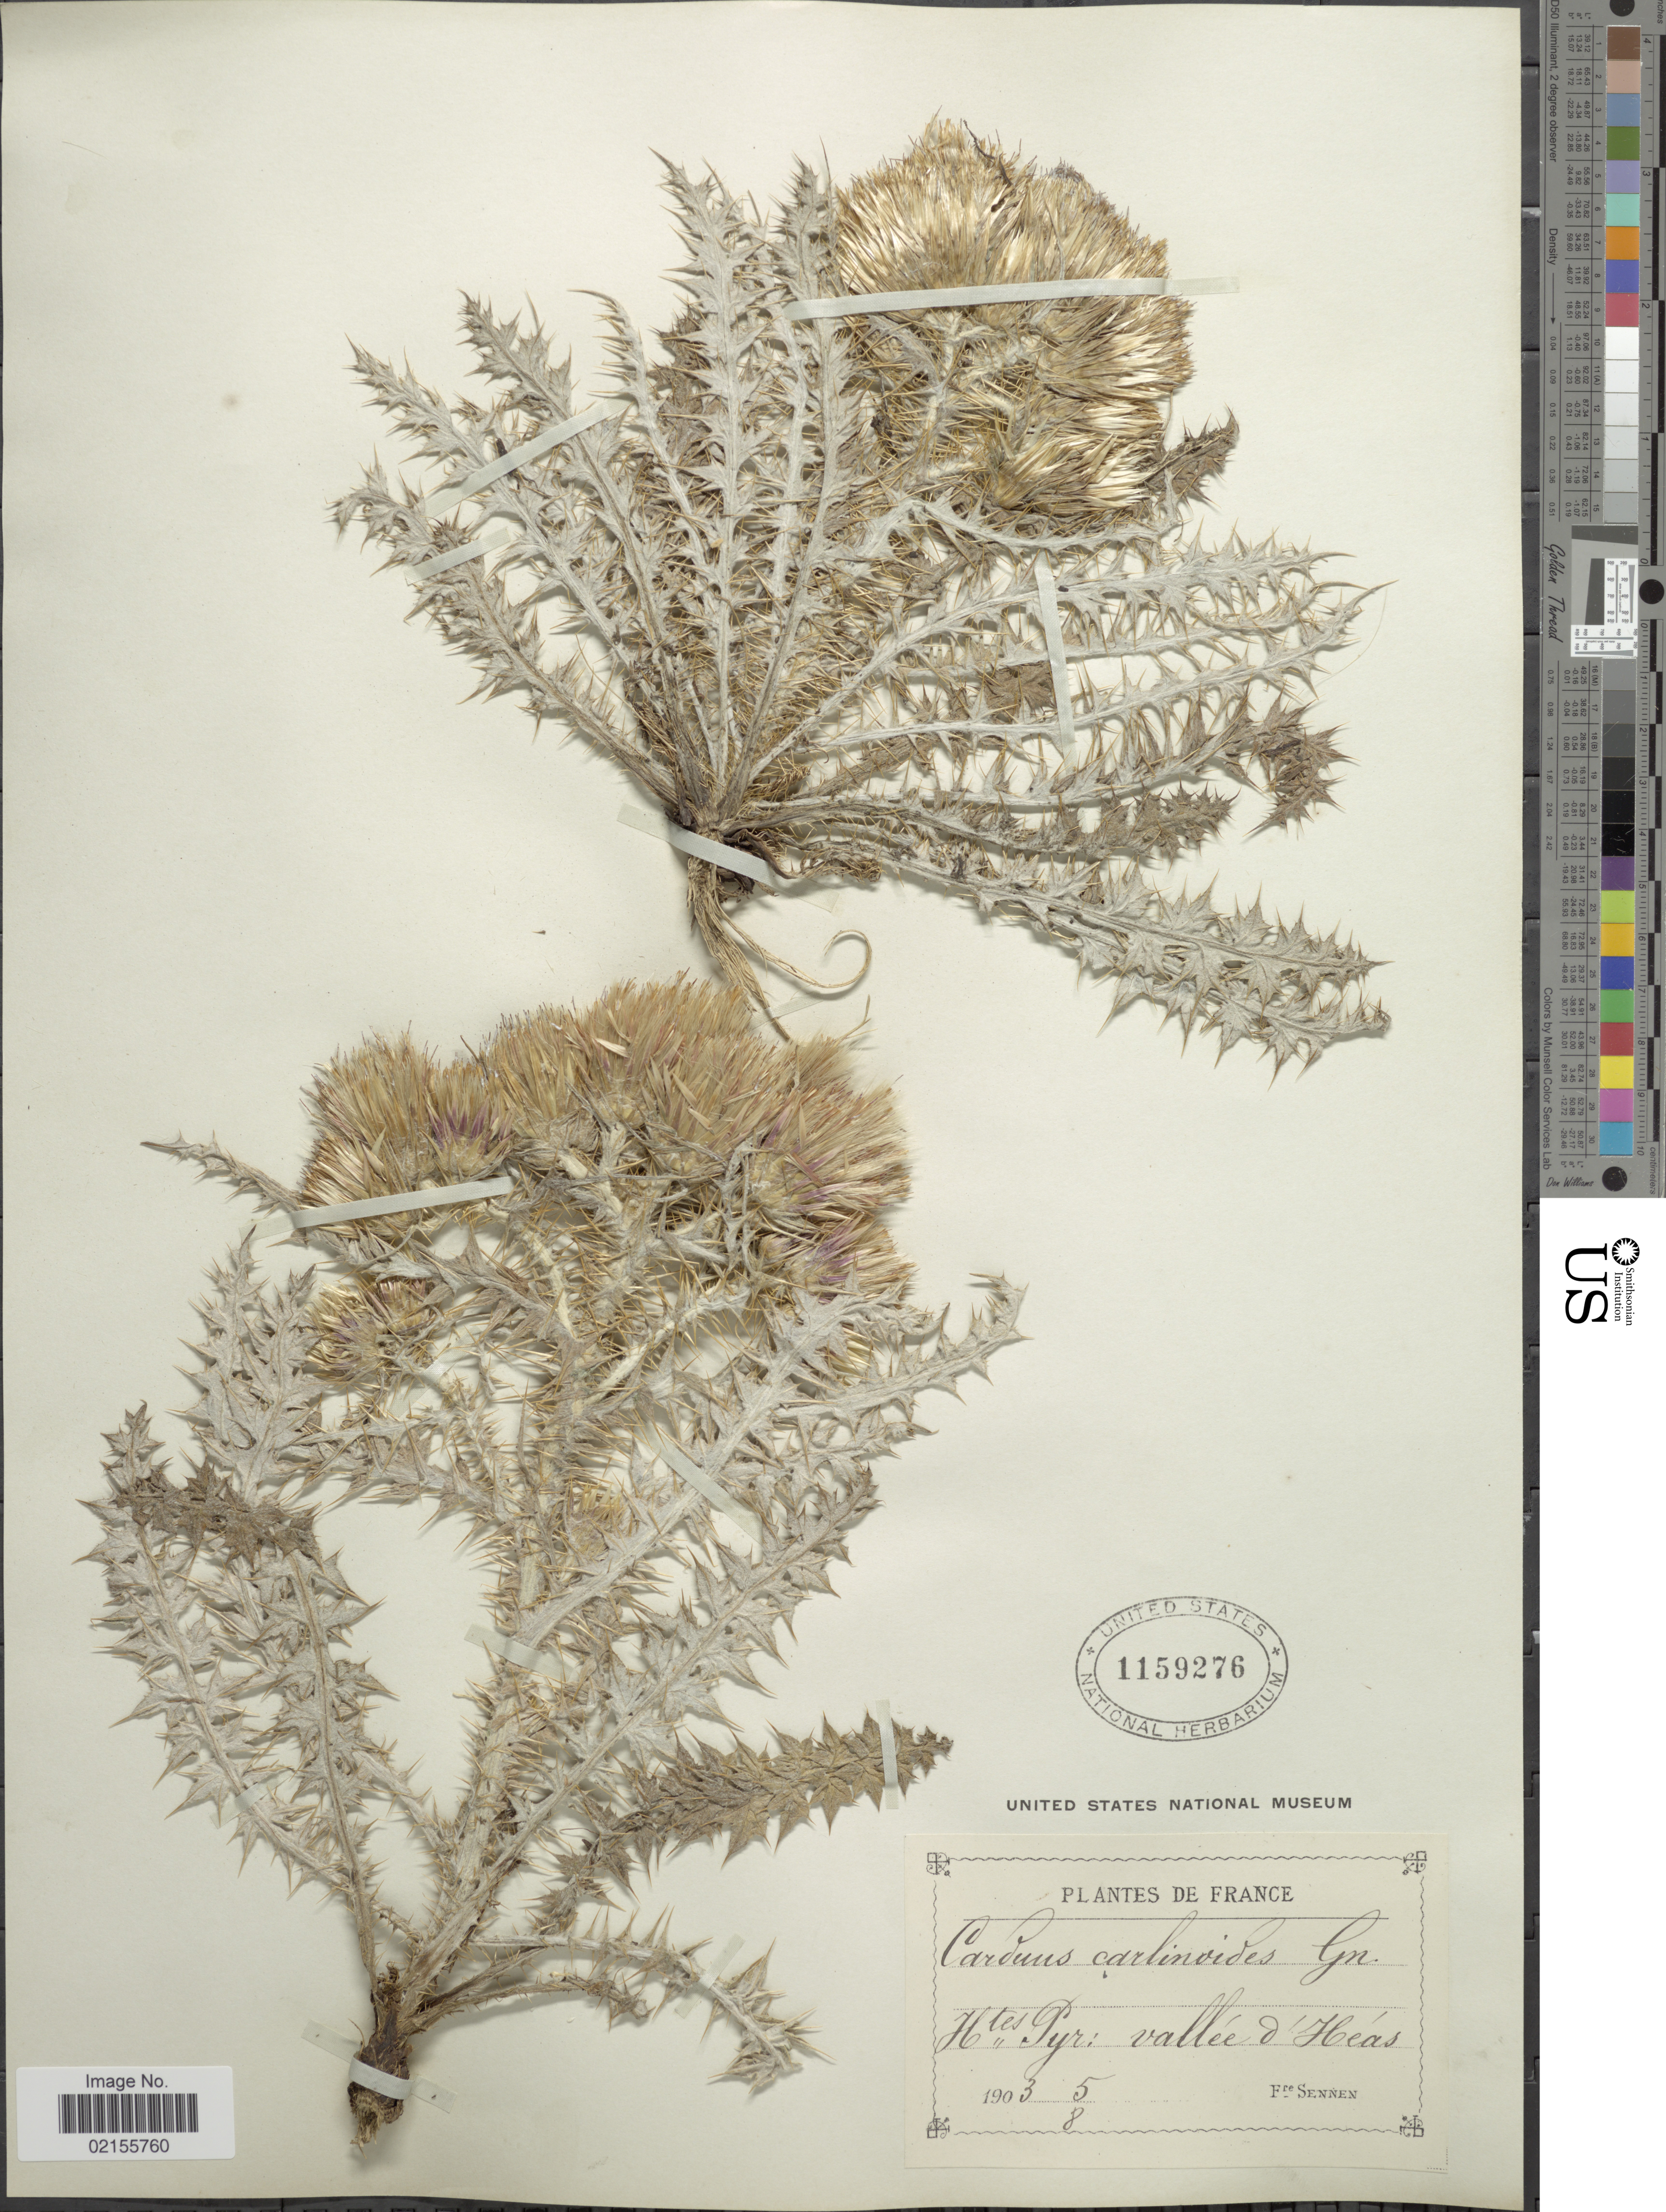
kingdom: Plantae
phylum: Tracheophyta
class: Magnoliopsida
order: Asterales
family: Asteraceae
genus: Carduus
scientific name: Carduus carlinoides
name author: Gouan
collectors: E. Sennen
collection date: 1903-08-05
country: France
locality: Htes Pyr: valle d'Heas [interpreted]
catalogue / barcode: US 1159276